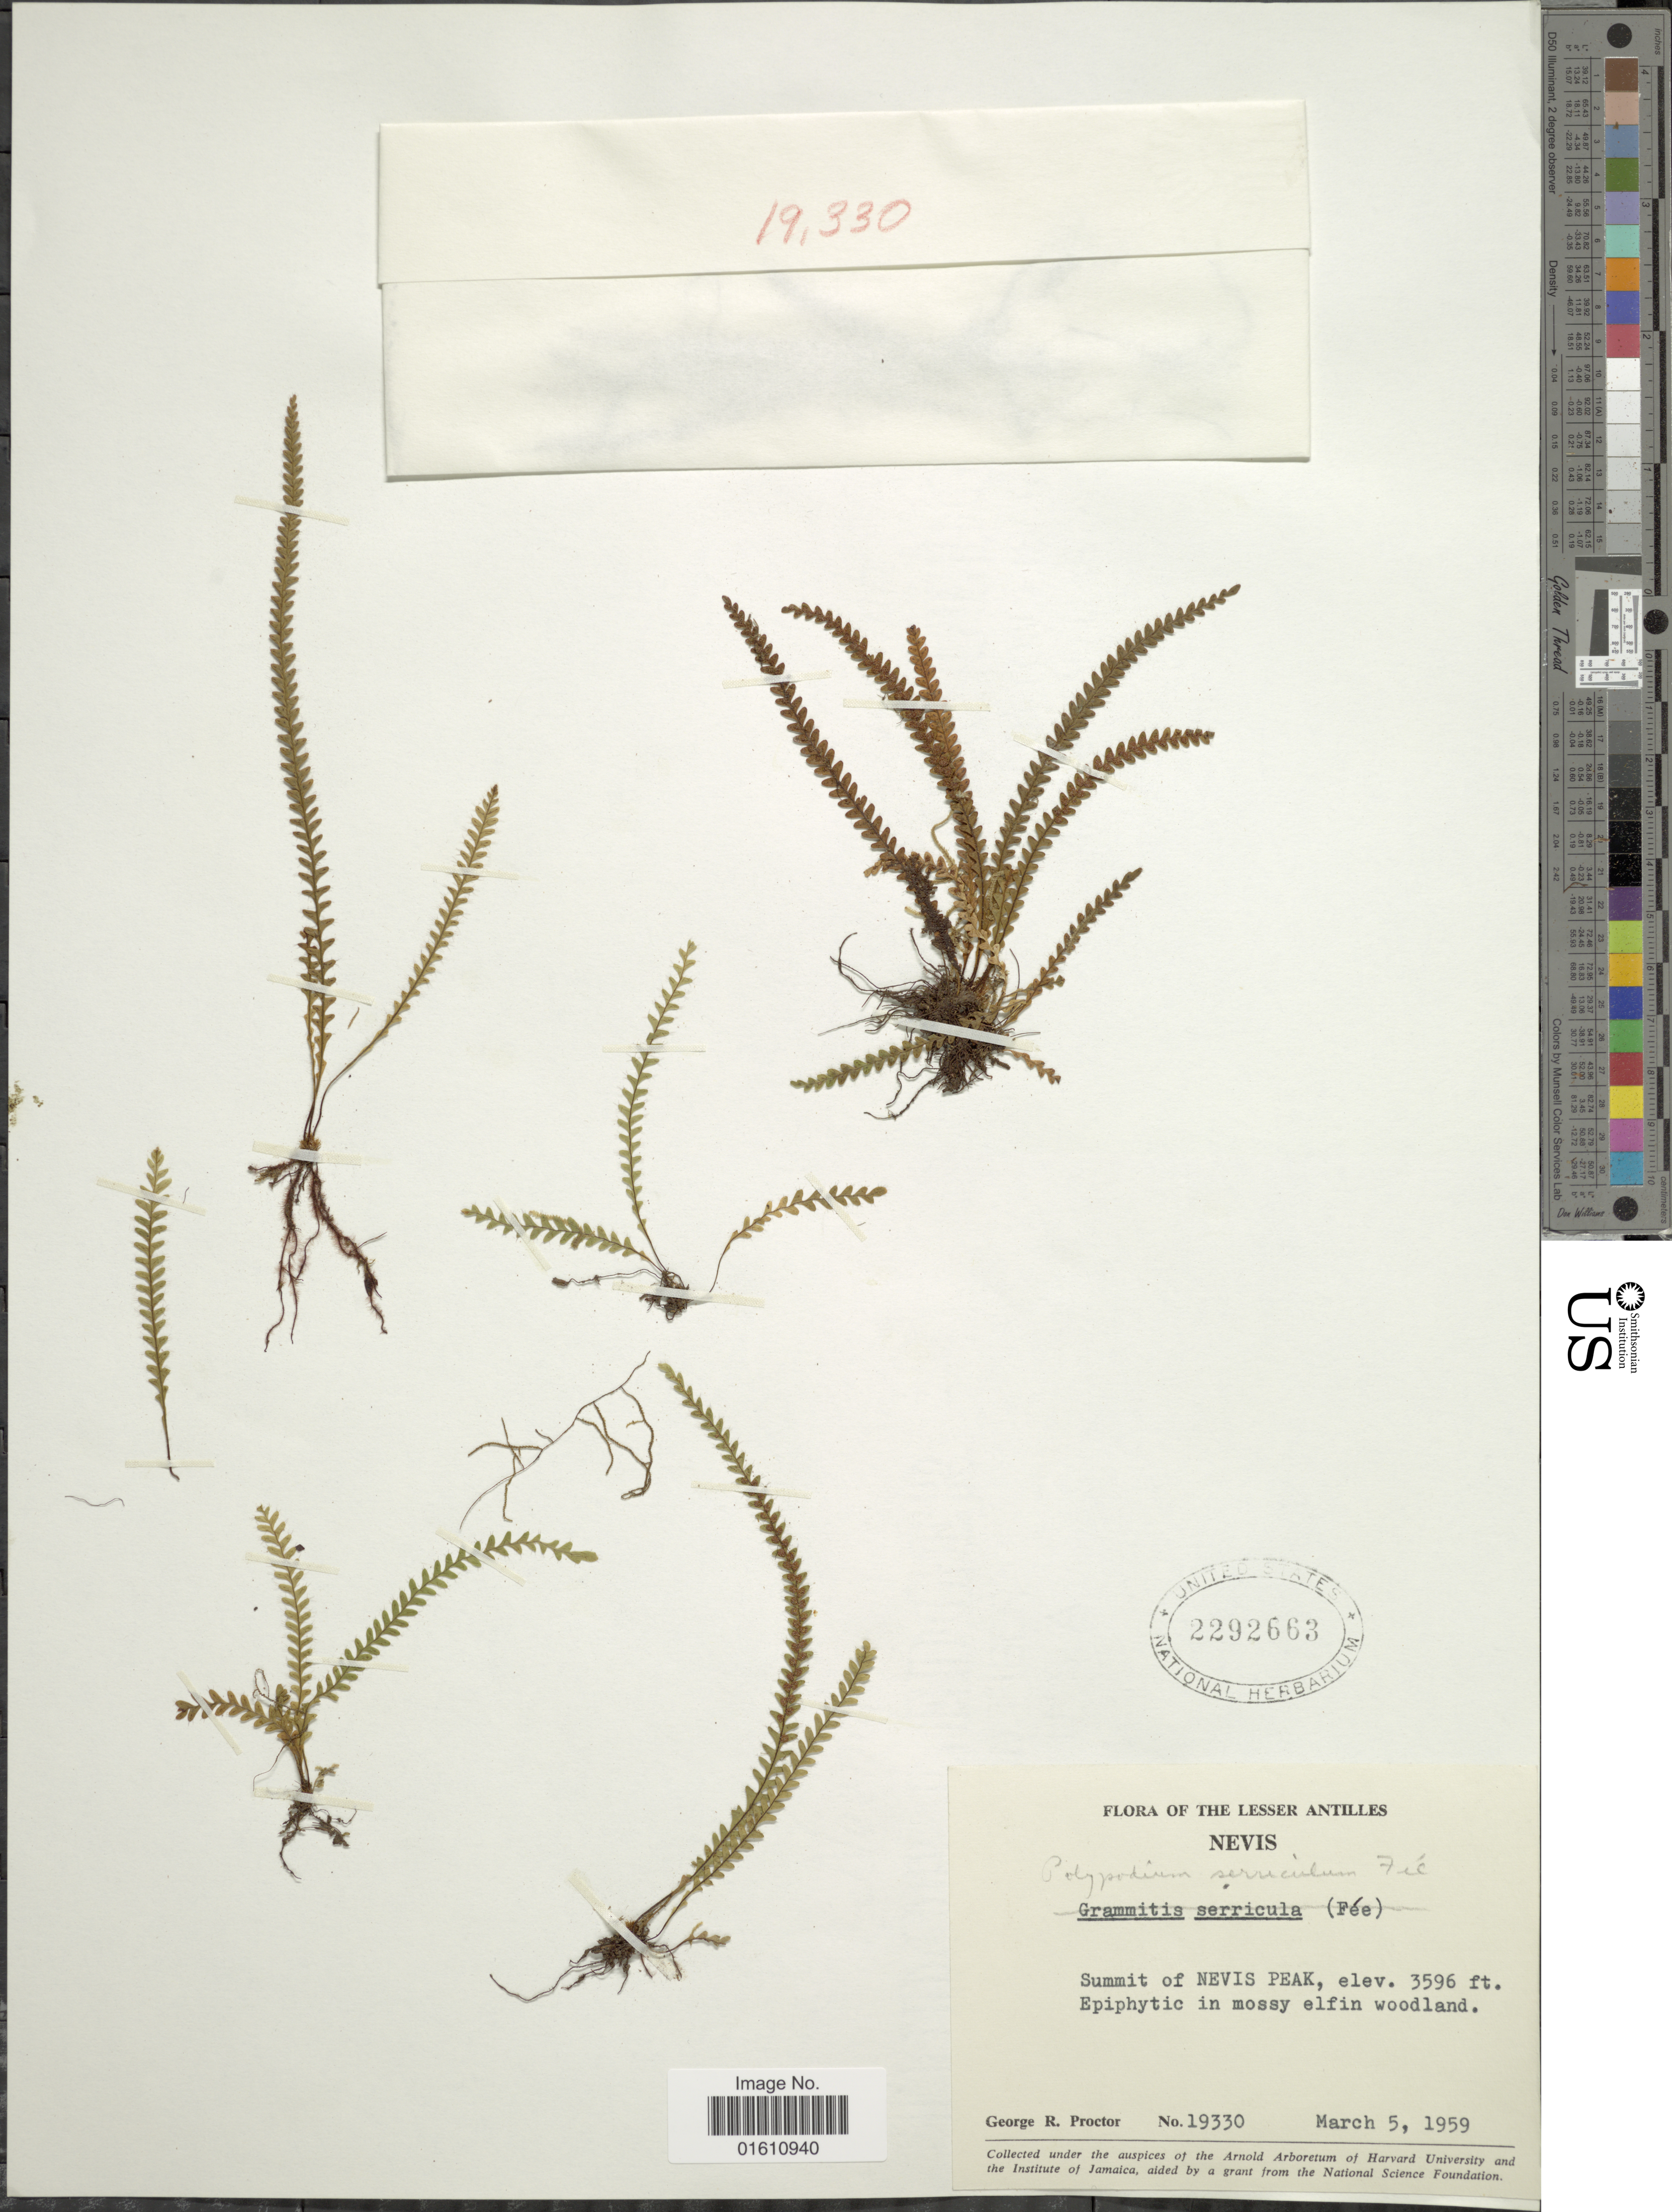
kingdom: Plantae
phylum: Tracheophyta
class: Polypodiopsida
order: Polypodiales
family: Polypodiaceae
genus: Moranopteris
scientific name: Moranopteris serricula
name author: (Fée) R. Y. Hirai & J. Prado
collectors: G. R. Proctor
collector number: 19330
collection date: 1959-03-05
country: St. Christopher-Nevis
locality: The Lesser Antilles, Nevis, summit of Nevis Peak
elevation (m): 1096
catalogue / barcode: US 2292663